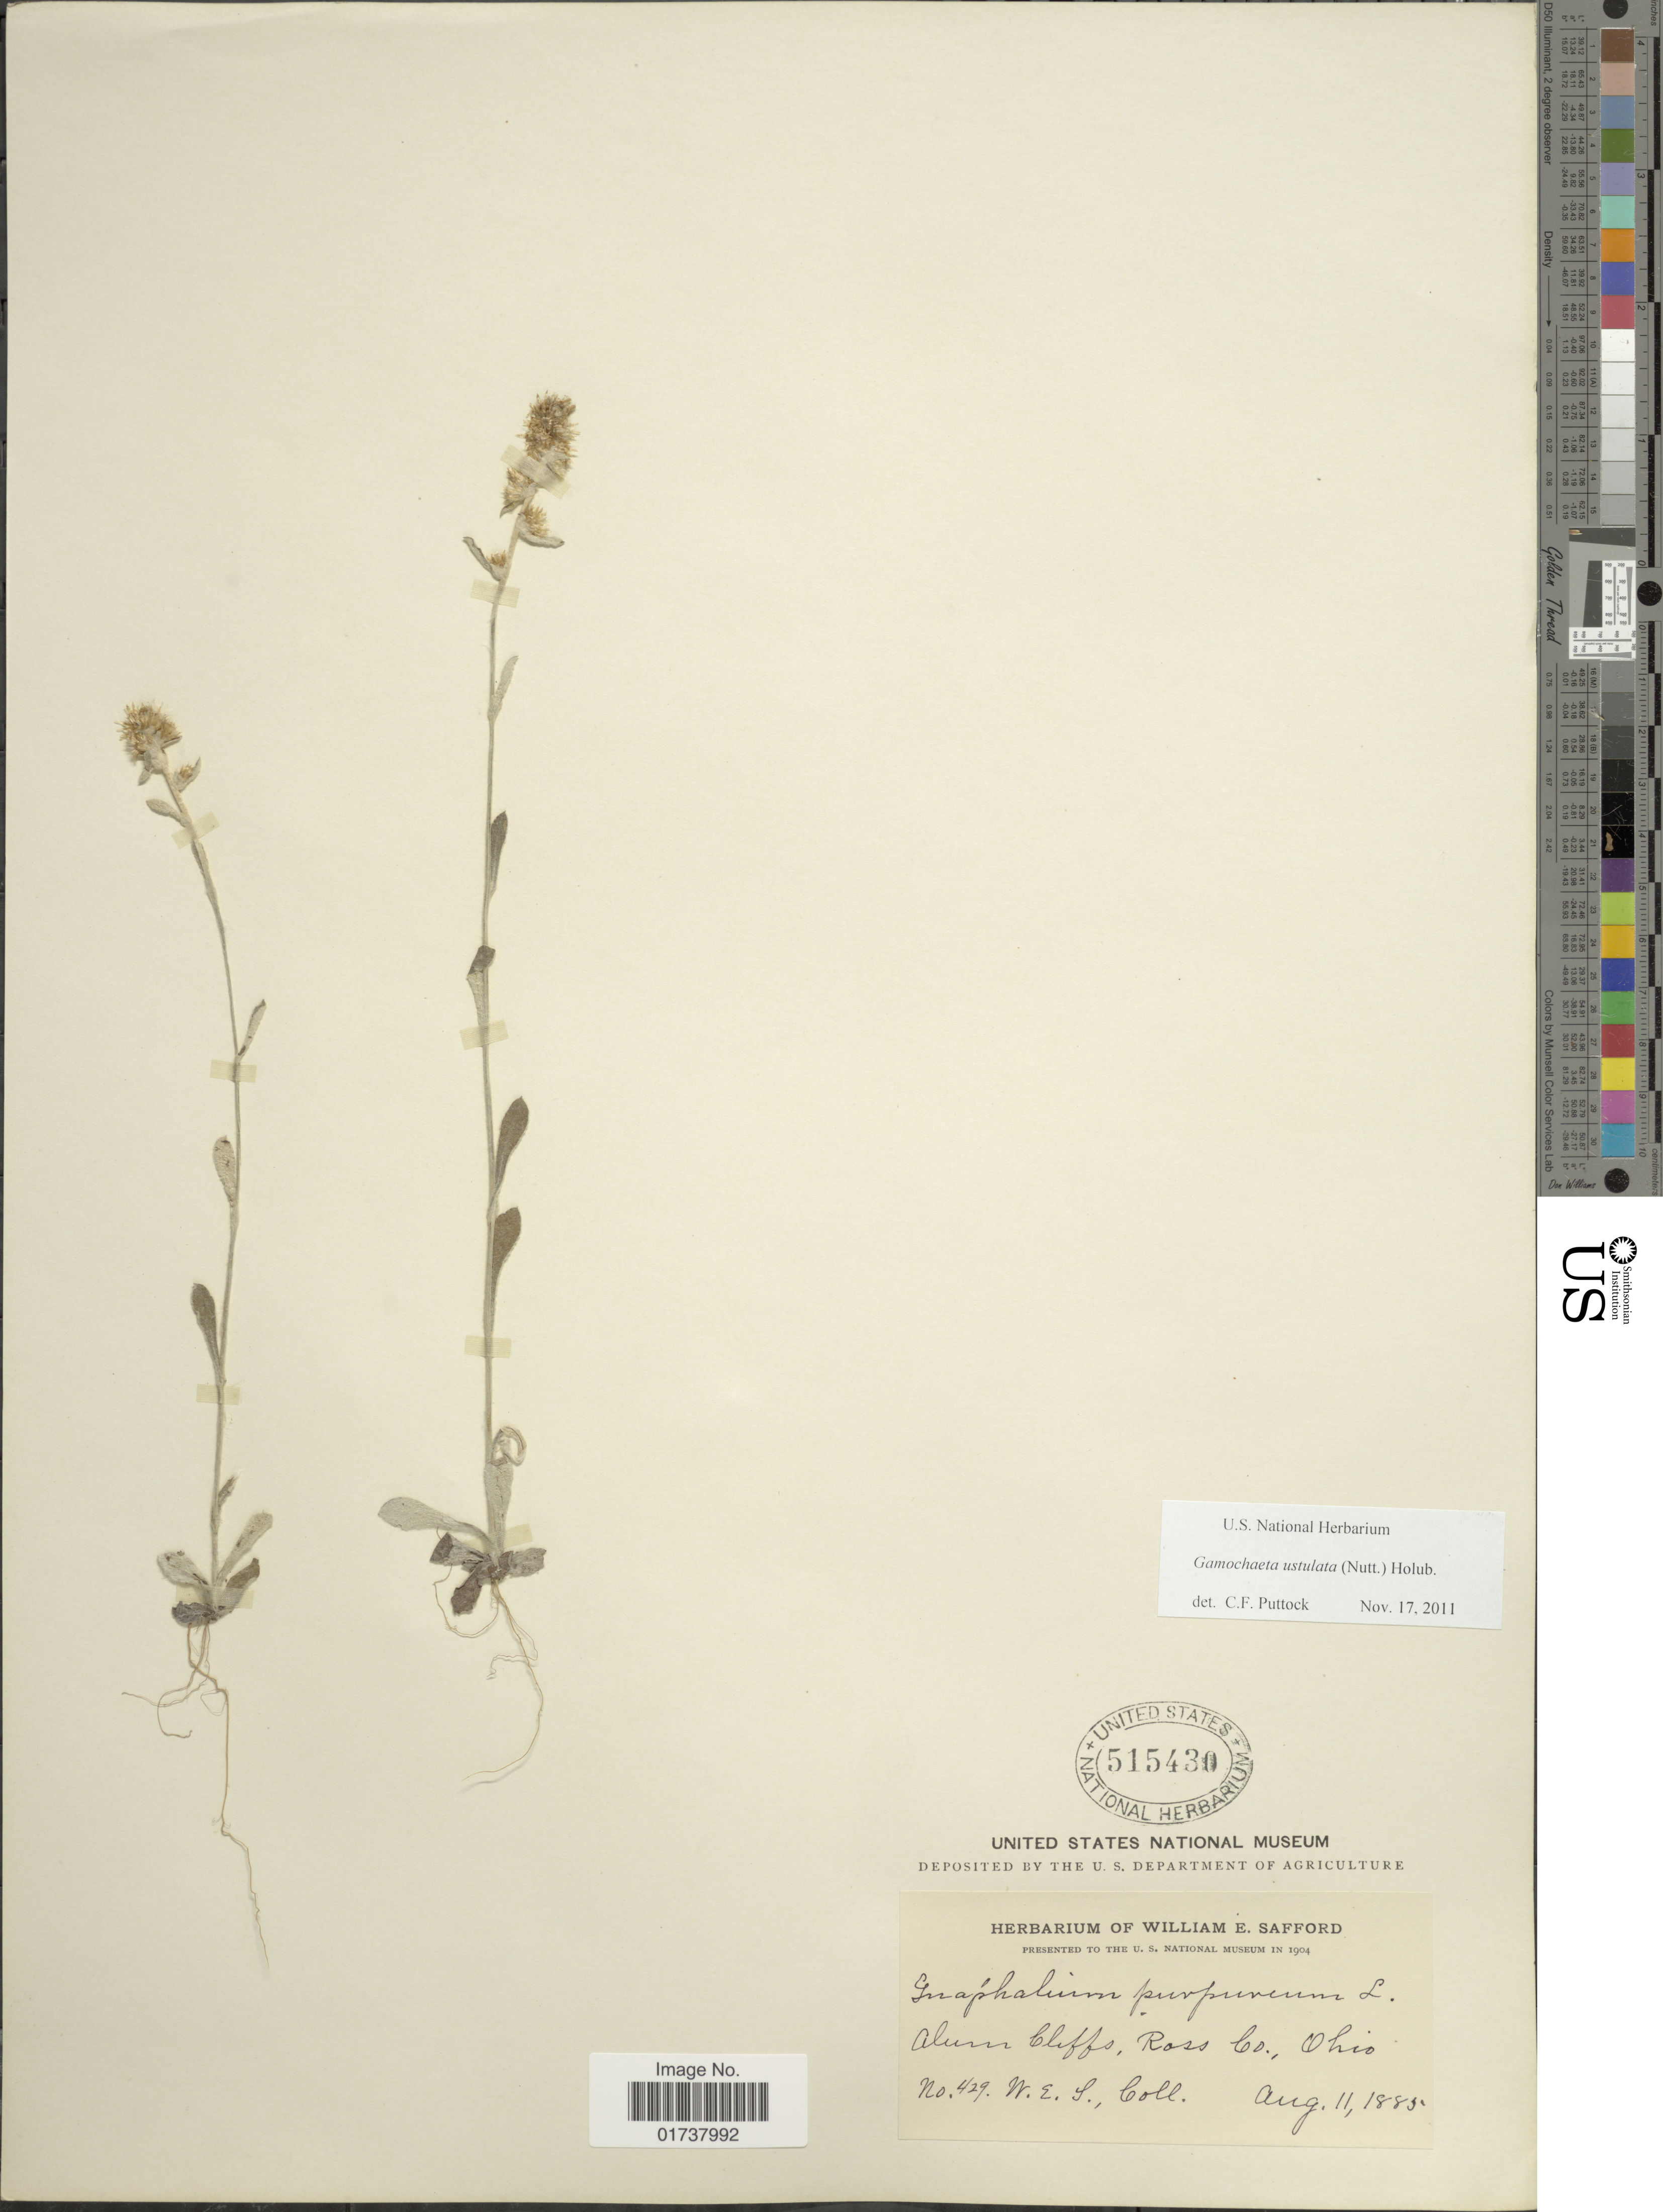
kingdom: Plantae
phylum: Tracheophyta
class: Magnoliopsida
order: Asterales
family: Asteraceae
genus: Gamochaeta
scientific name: Gamochaeta purpurea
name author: (L.) Cabrera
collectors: W. E. Safford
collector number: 429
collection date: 1885-08-11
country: United States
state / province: Ohio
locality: Alun Cliffs, Ross Co.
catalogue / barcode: US 515430